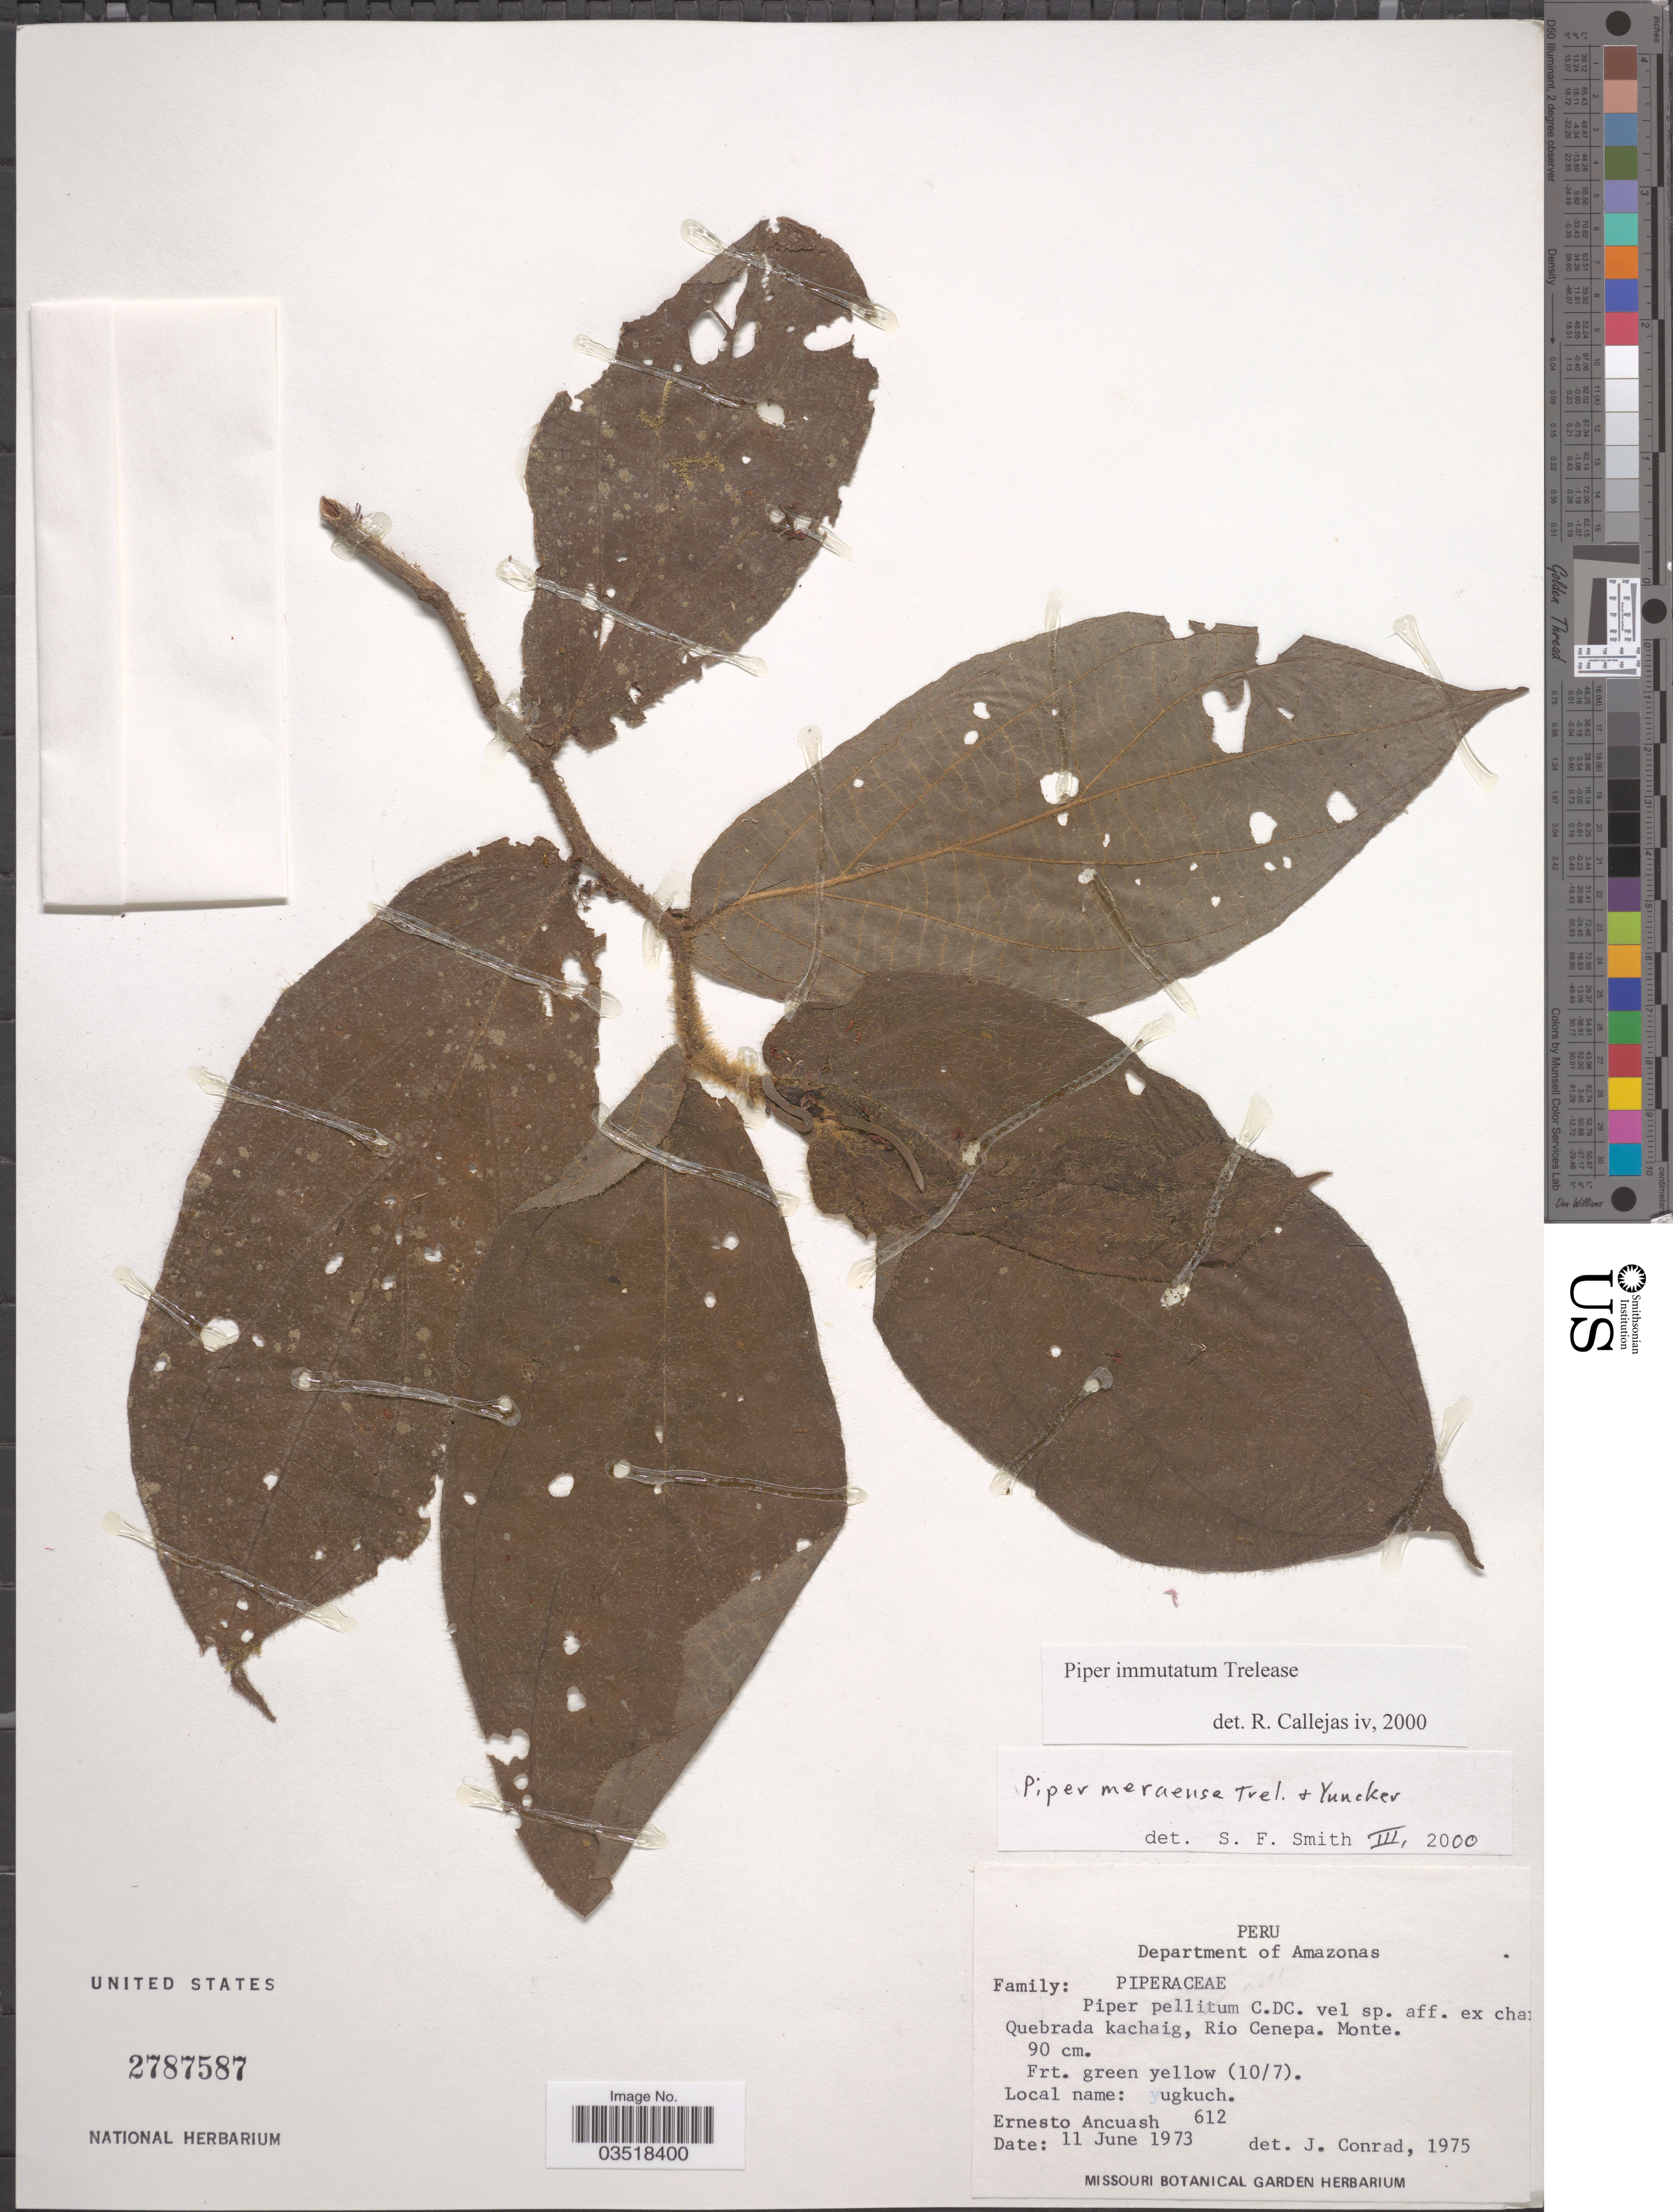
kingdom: Plantae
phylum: Tracheophyta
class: Magnoliopsida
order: Piperales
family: Piperaceae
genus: Piper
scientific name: Piper immutatum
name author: Trel.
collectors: E. Ancuash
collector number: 612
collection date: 1973-06-11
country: Peru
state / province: Amazonas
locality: Department of Amazonas. Quebrada kachaig, Rio Cenepa. Monte.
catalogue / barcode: US 2787587